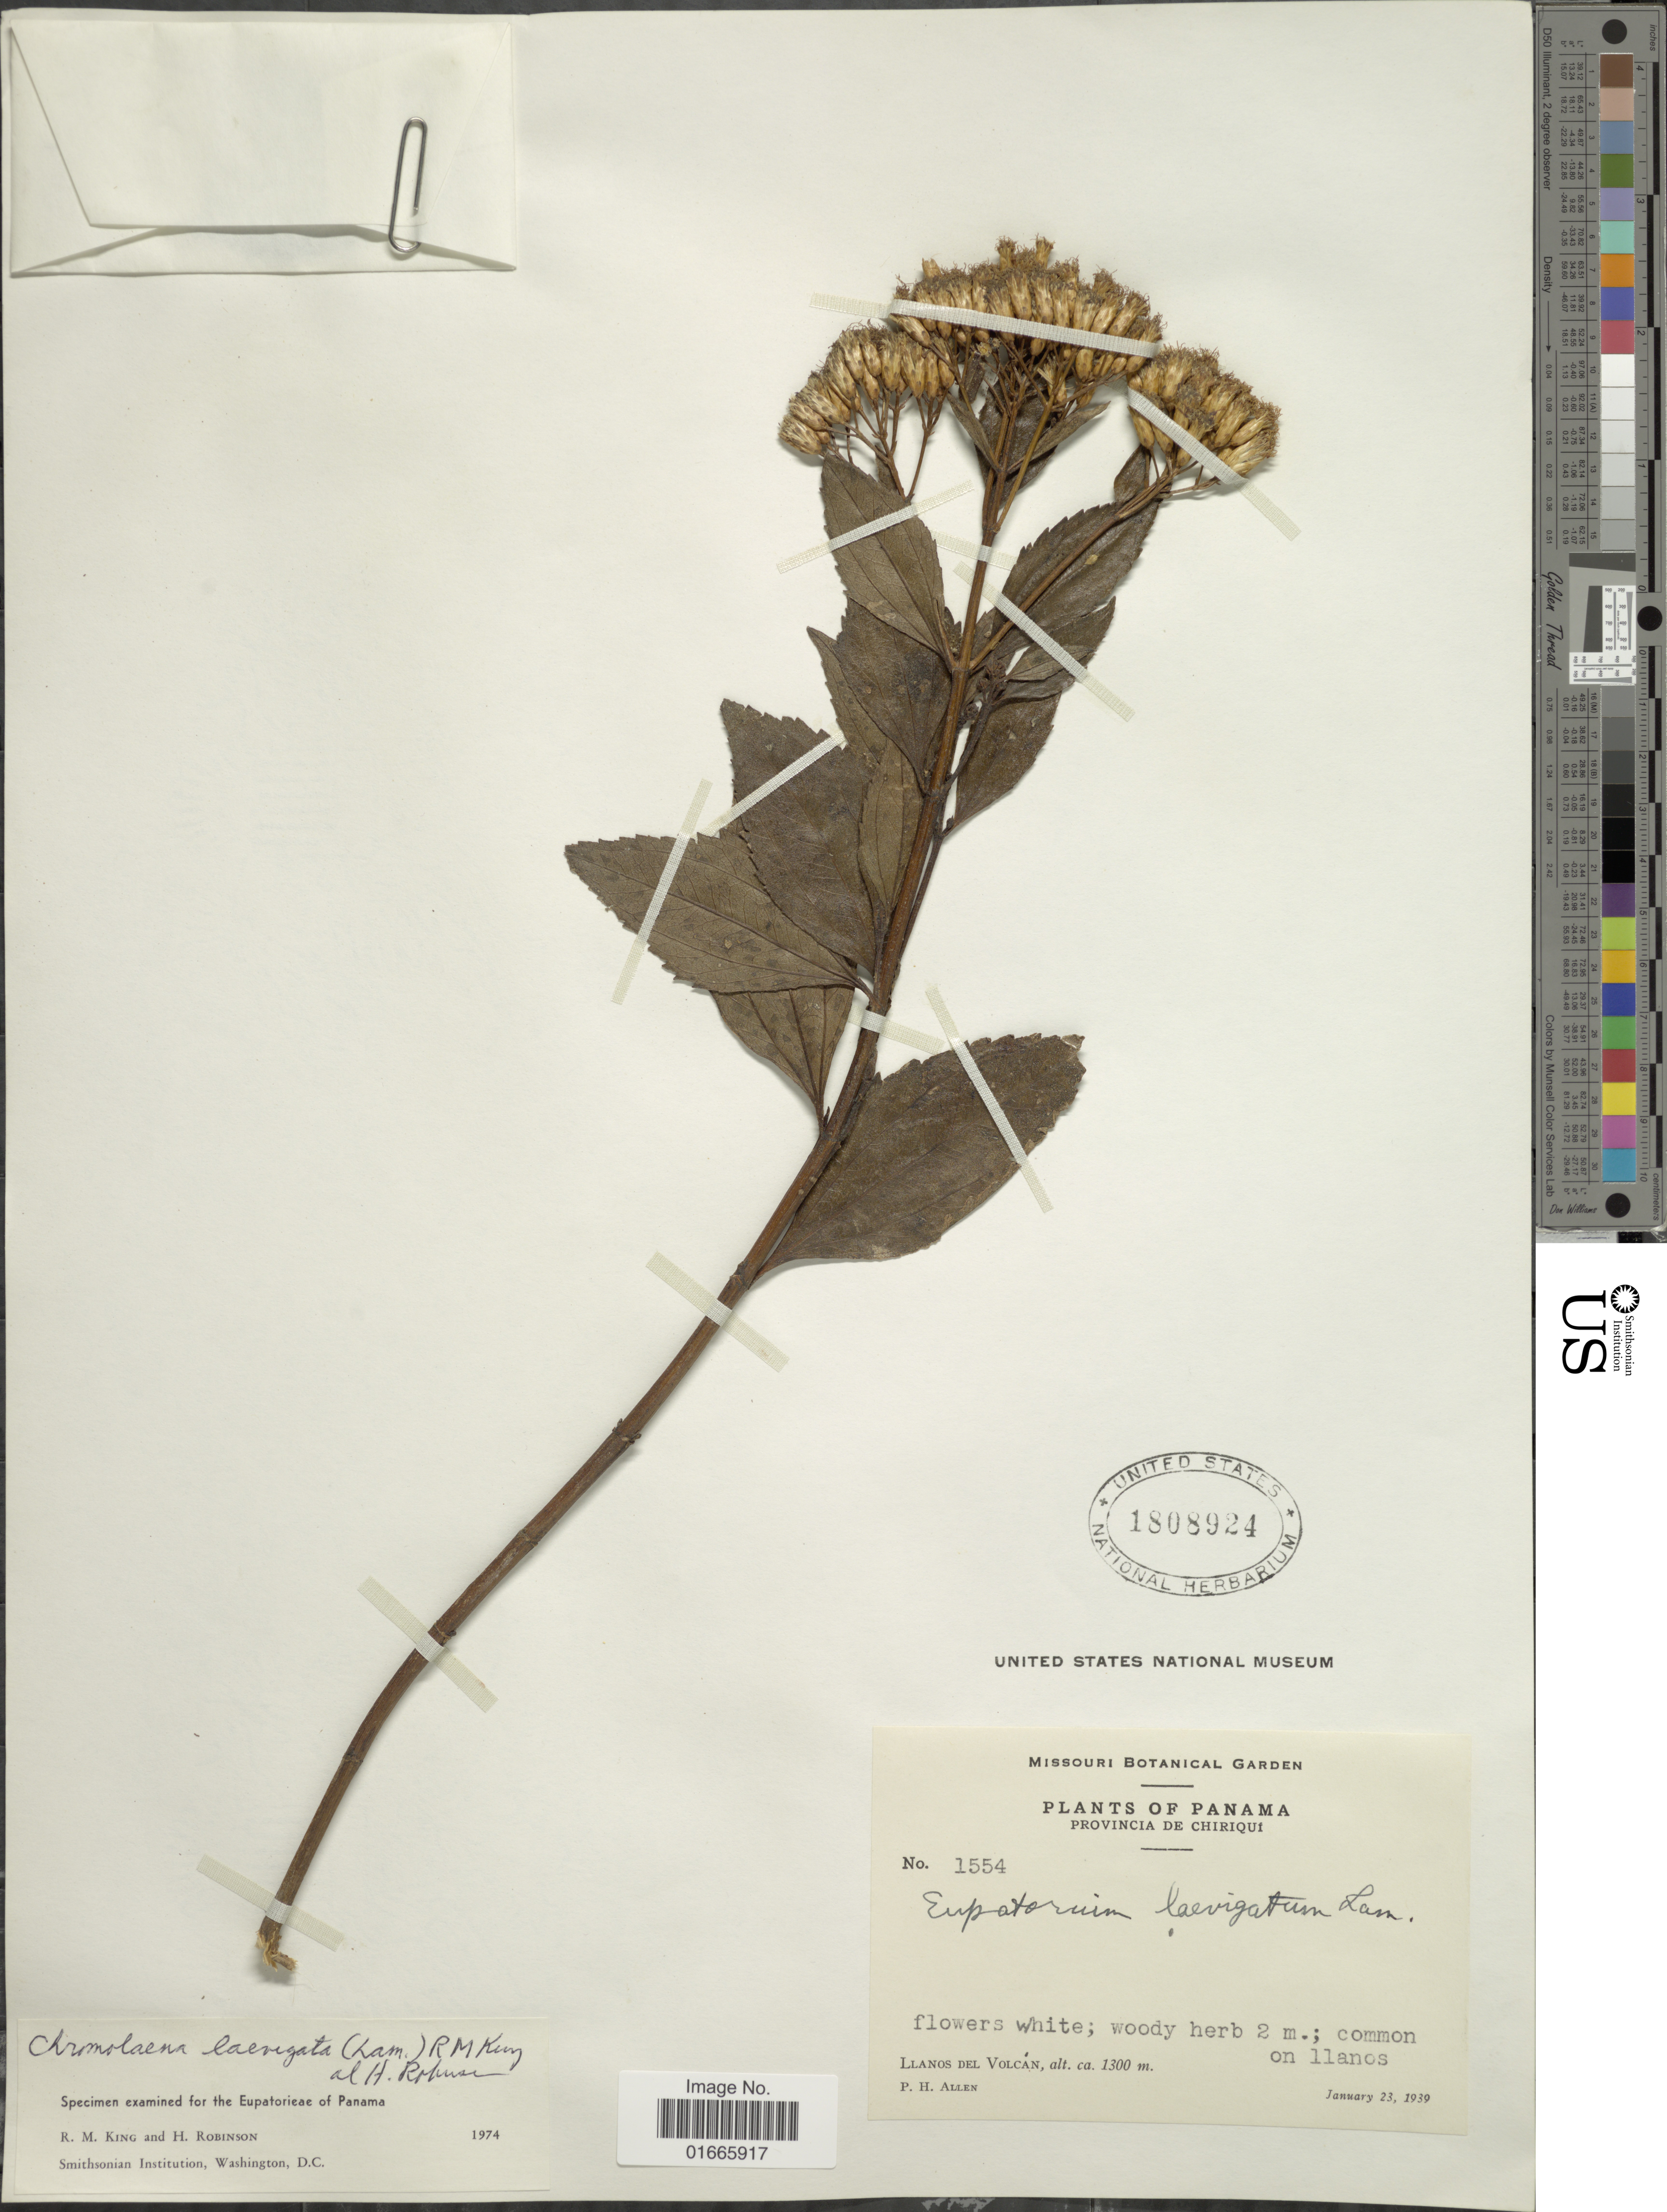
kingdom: Plantae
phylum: Tracheophyta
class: Magnoliopsida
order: Asterales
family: Asteraceae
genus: Chromolaena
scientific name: Chromolaena laevigata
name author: (Lam.) R.M. King & H. Rob.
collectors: P. H. Allen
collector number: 1554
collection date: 1939-01-23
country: Panama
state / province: Chiriqui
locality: Llanos Del Volcan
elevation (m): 1300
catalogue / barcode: US 1808924